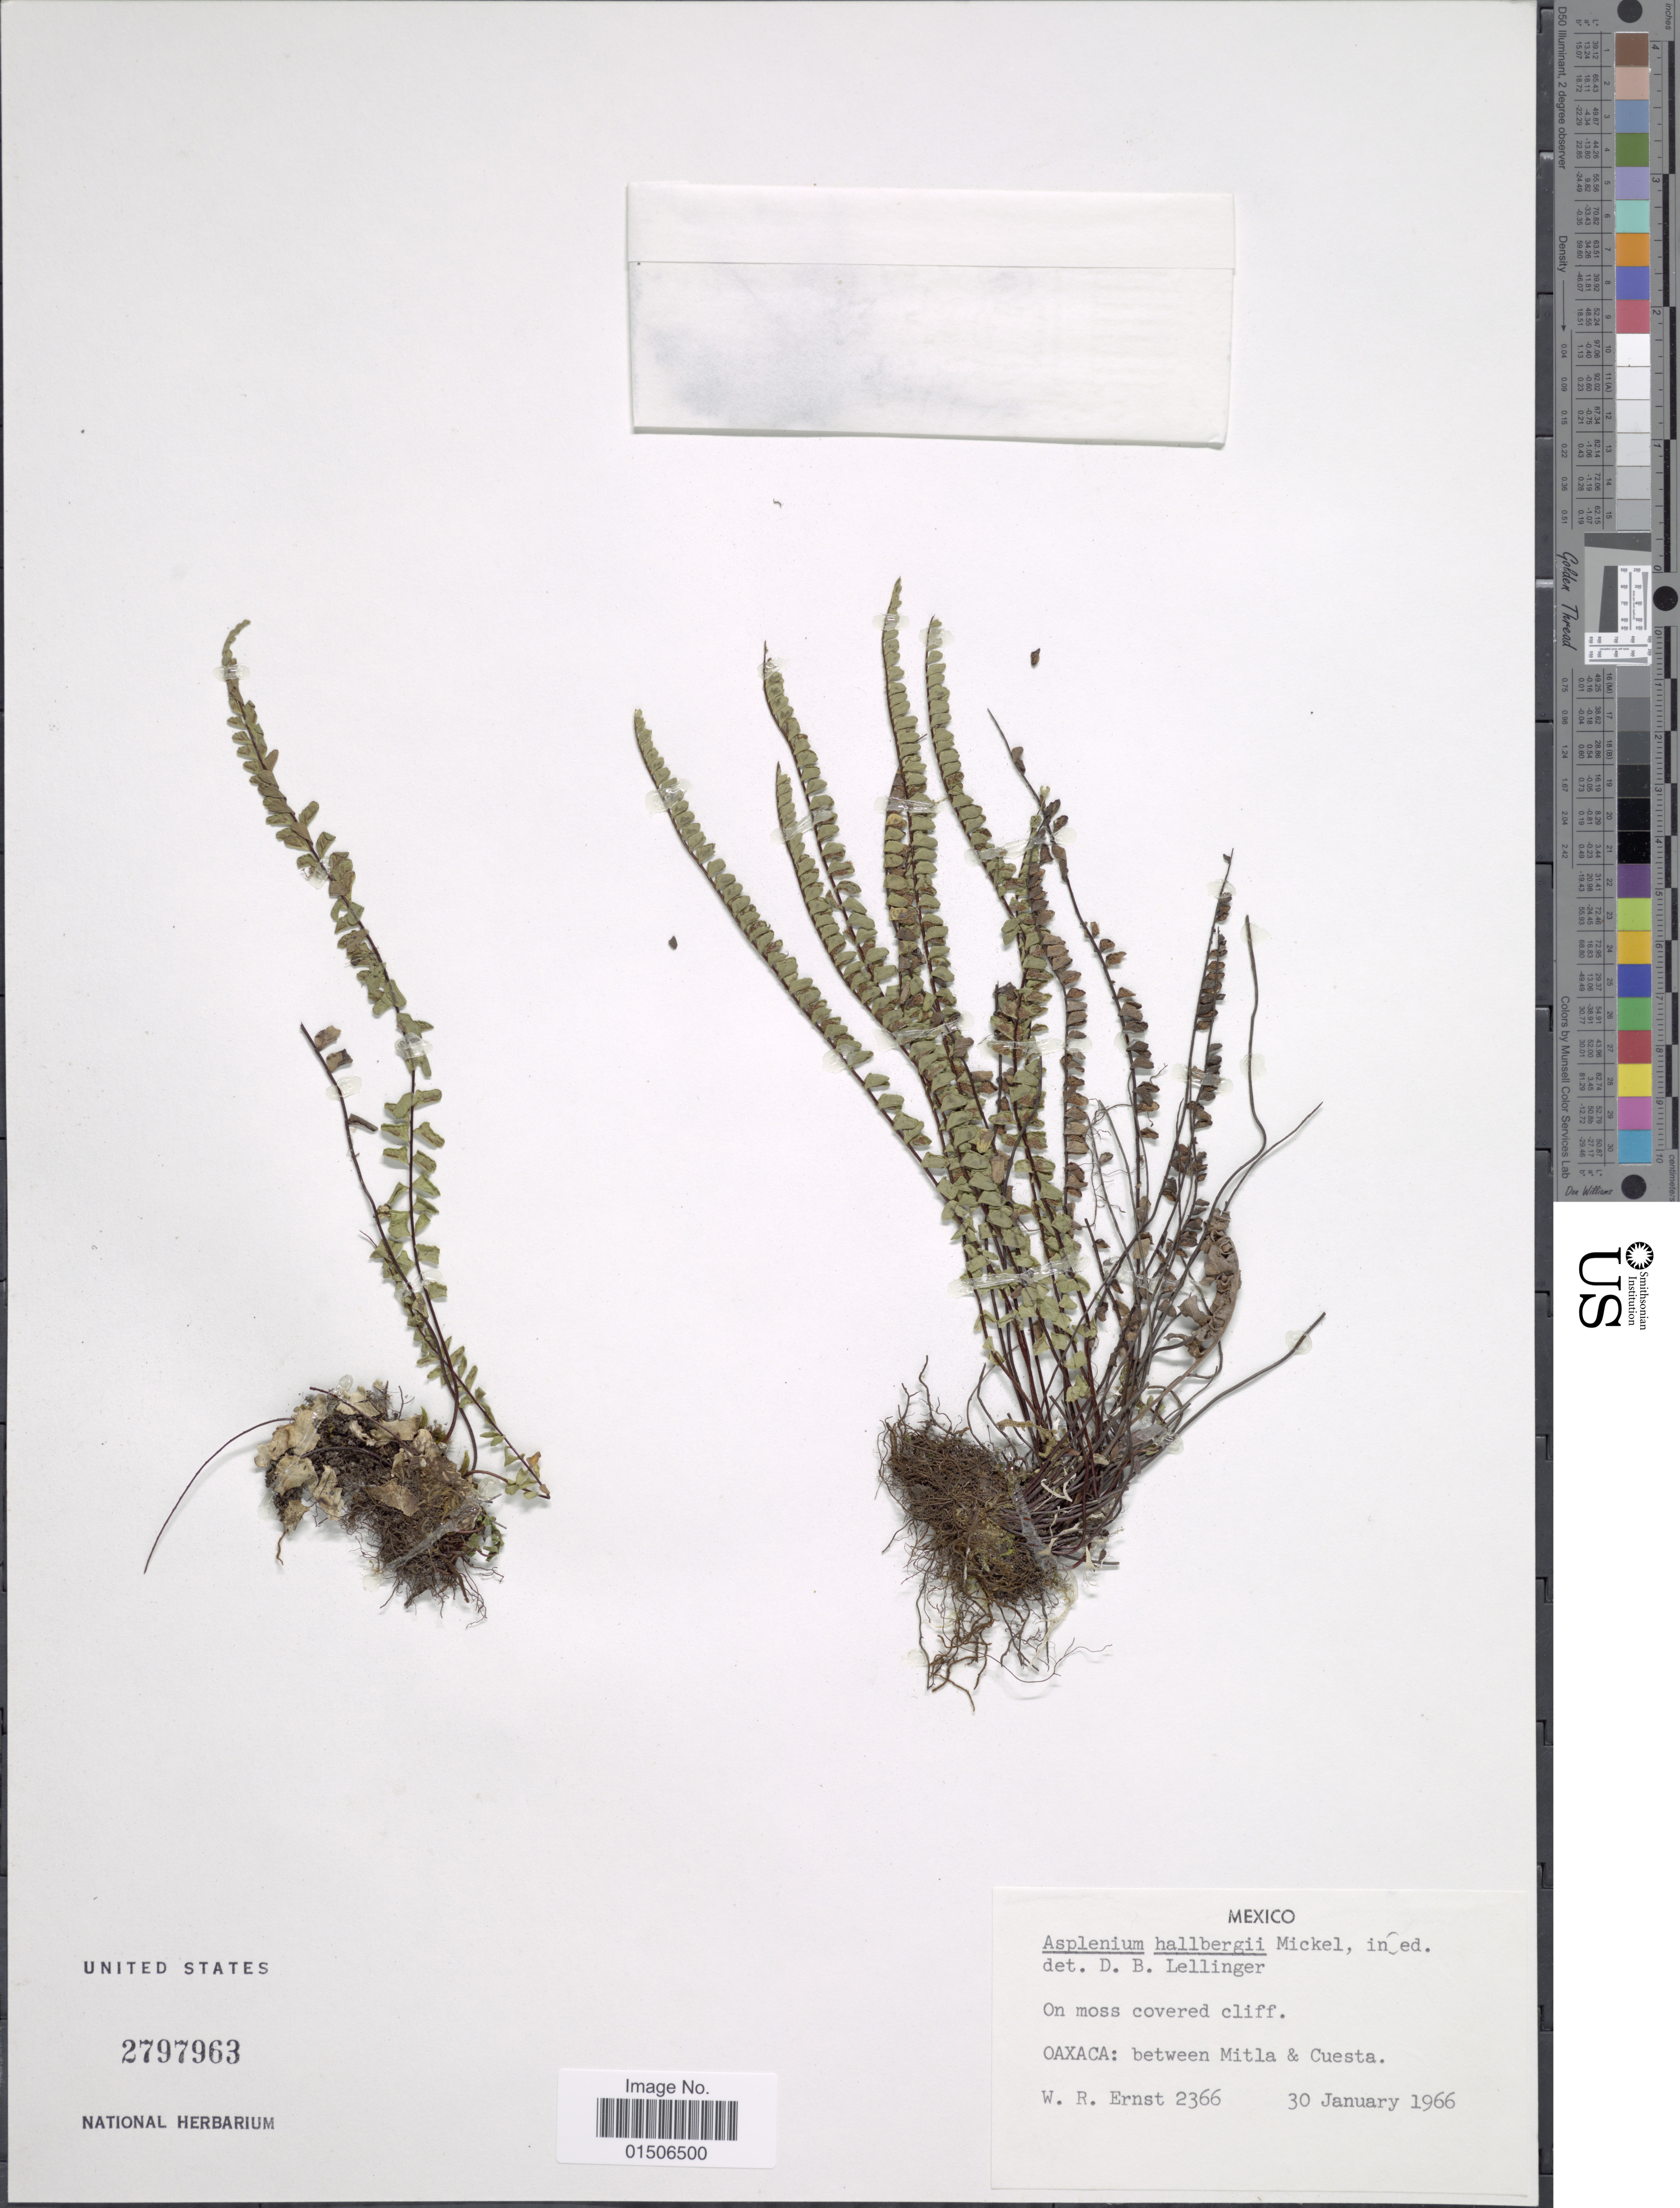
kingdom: Plantae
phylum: Tracheophyta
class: Polypodiopsida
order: Polypodiales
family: Aspleniaceae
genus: Asplenium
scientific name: Asplenium hallbergii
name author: Mickel & Beitel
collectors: W. R. Ernst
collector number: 2366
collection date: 1966-01-30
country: Mexico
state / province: Oaxaca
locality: Between MItla & Cuesta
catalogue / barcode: US 2797963